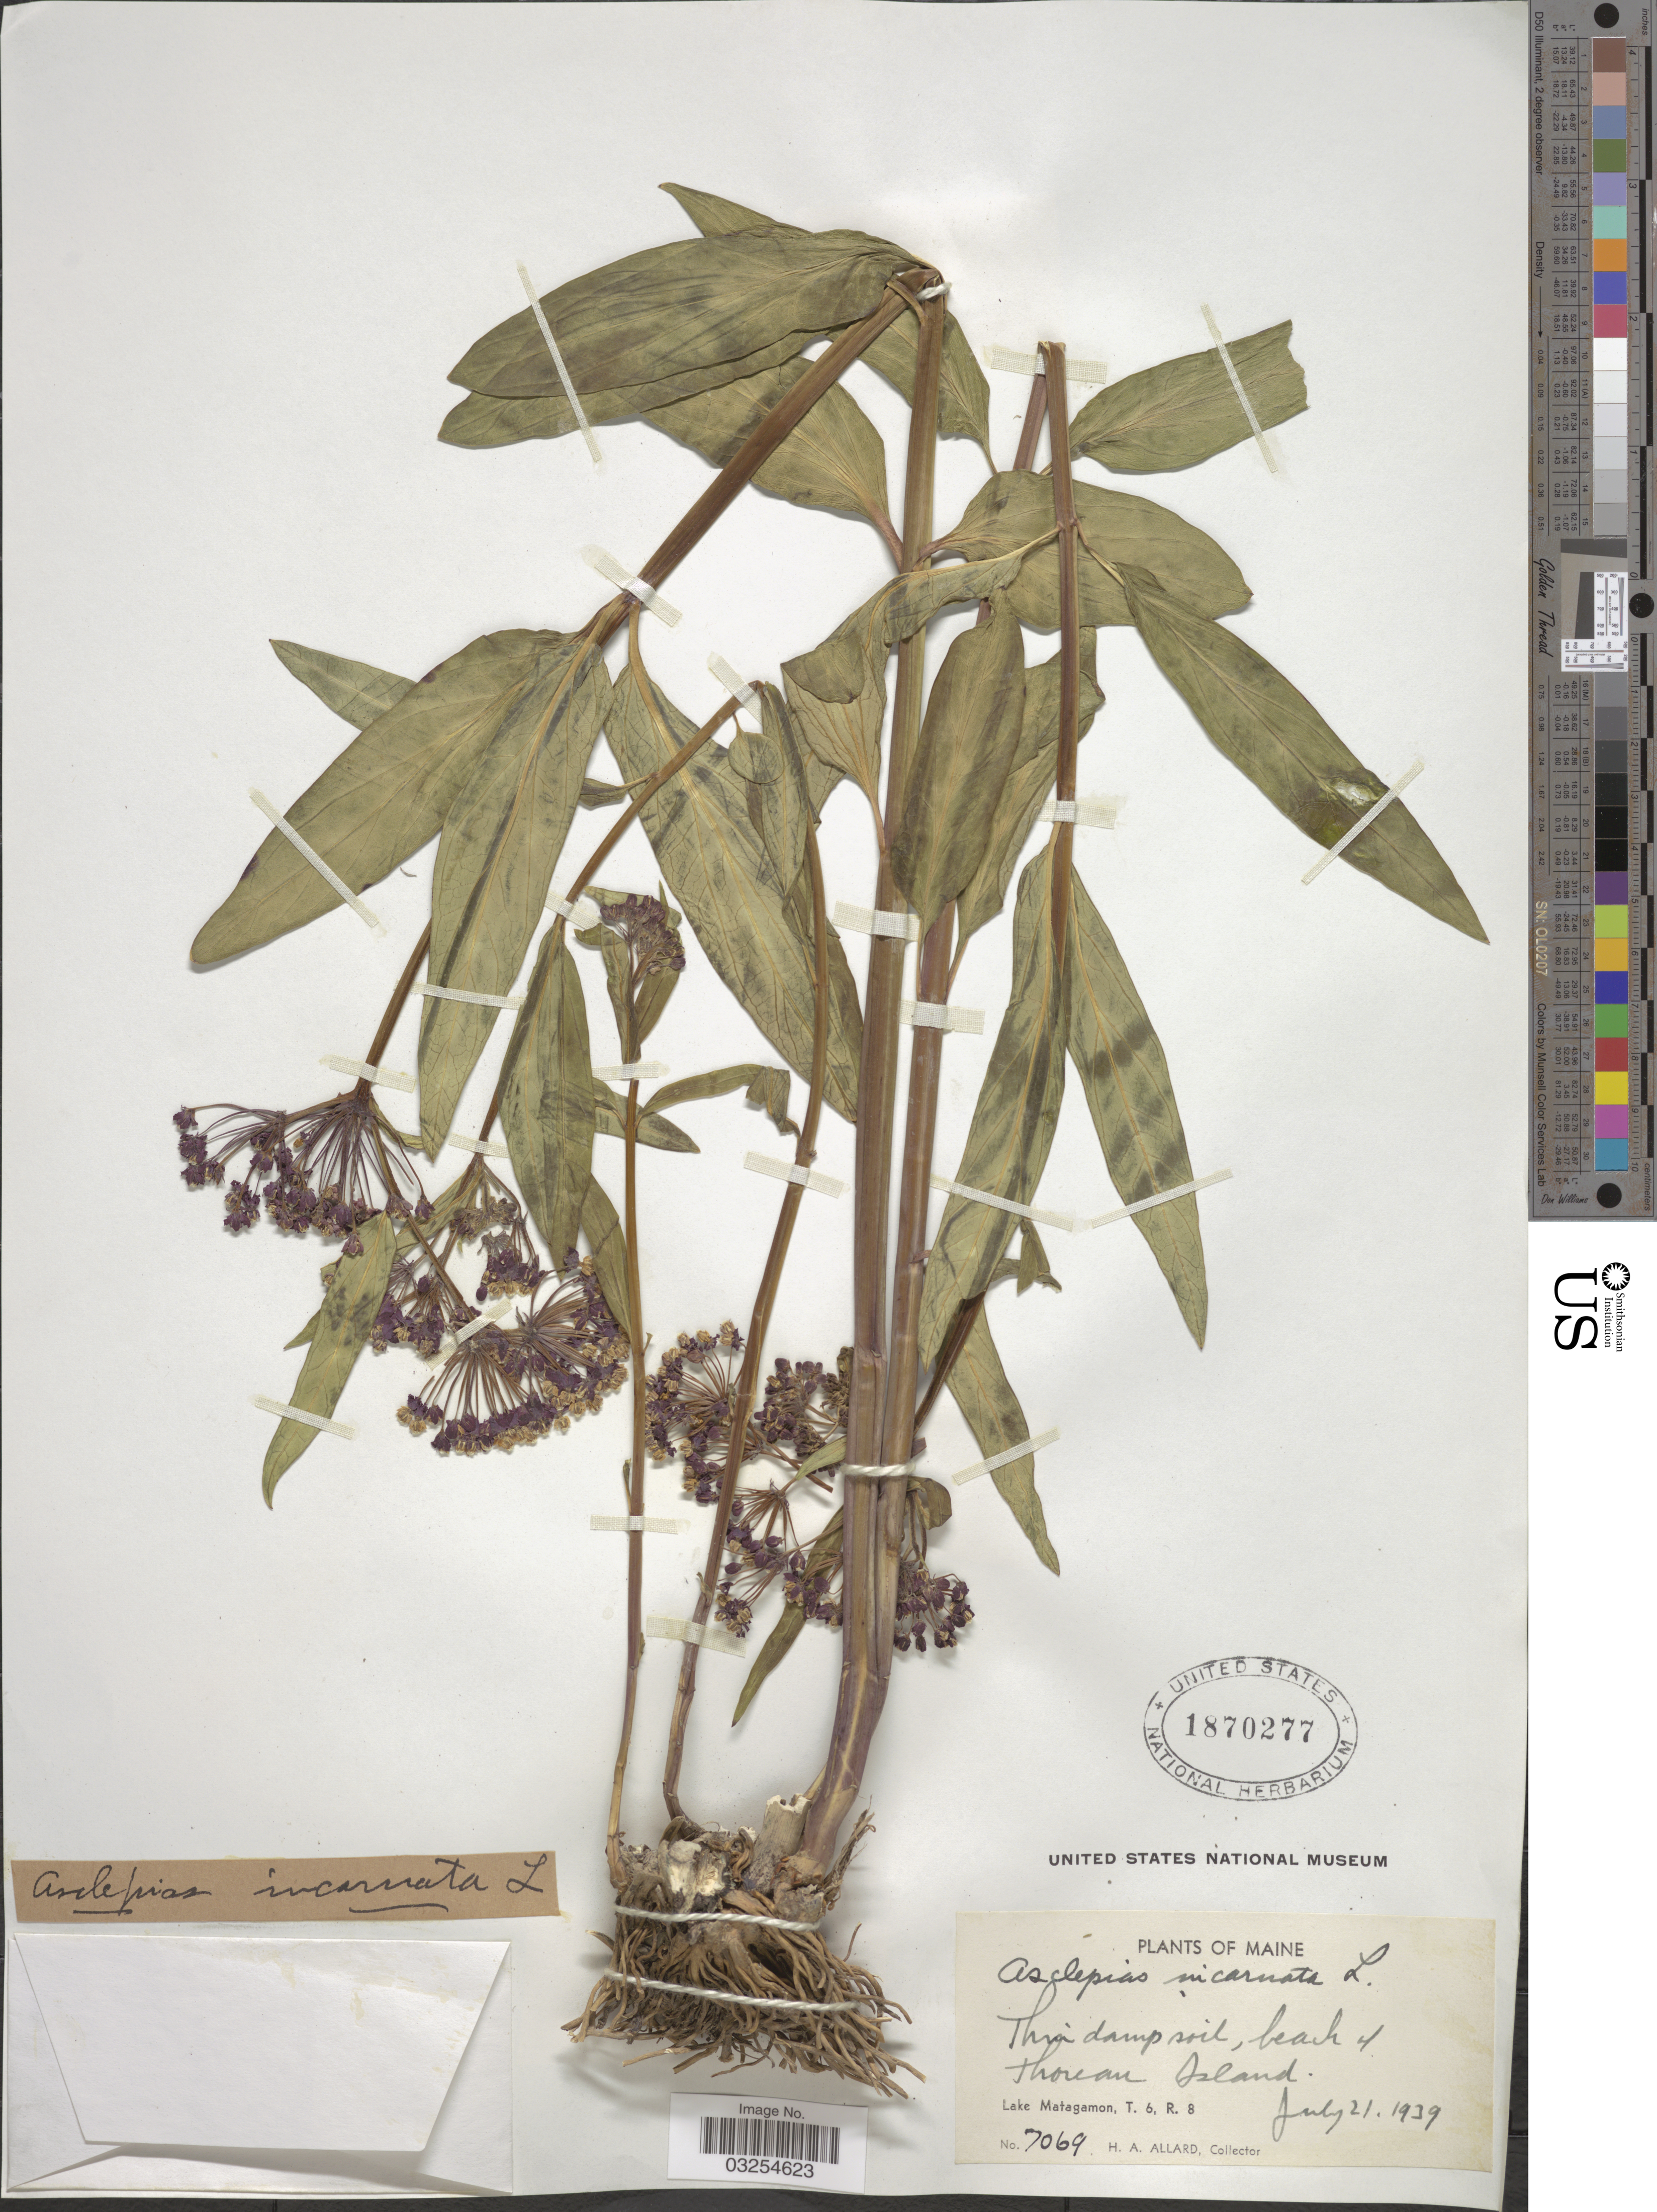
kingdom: Plantae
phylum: Tracheophyta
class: Magnoliopsida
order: Gentianales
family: Apocynaceae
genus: Asclepias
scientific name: Asclepias incarnata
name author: L.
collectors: H. A. Allard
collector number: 7069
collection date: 1939-07-21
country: United States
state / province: Maine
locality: Thoreau Island. Lake Matagamon, T. 6, R. 8.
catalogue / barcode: US 1870277